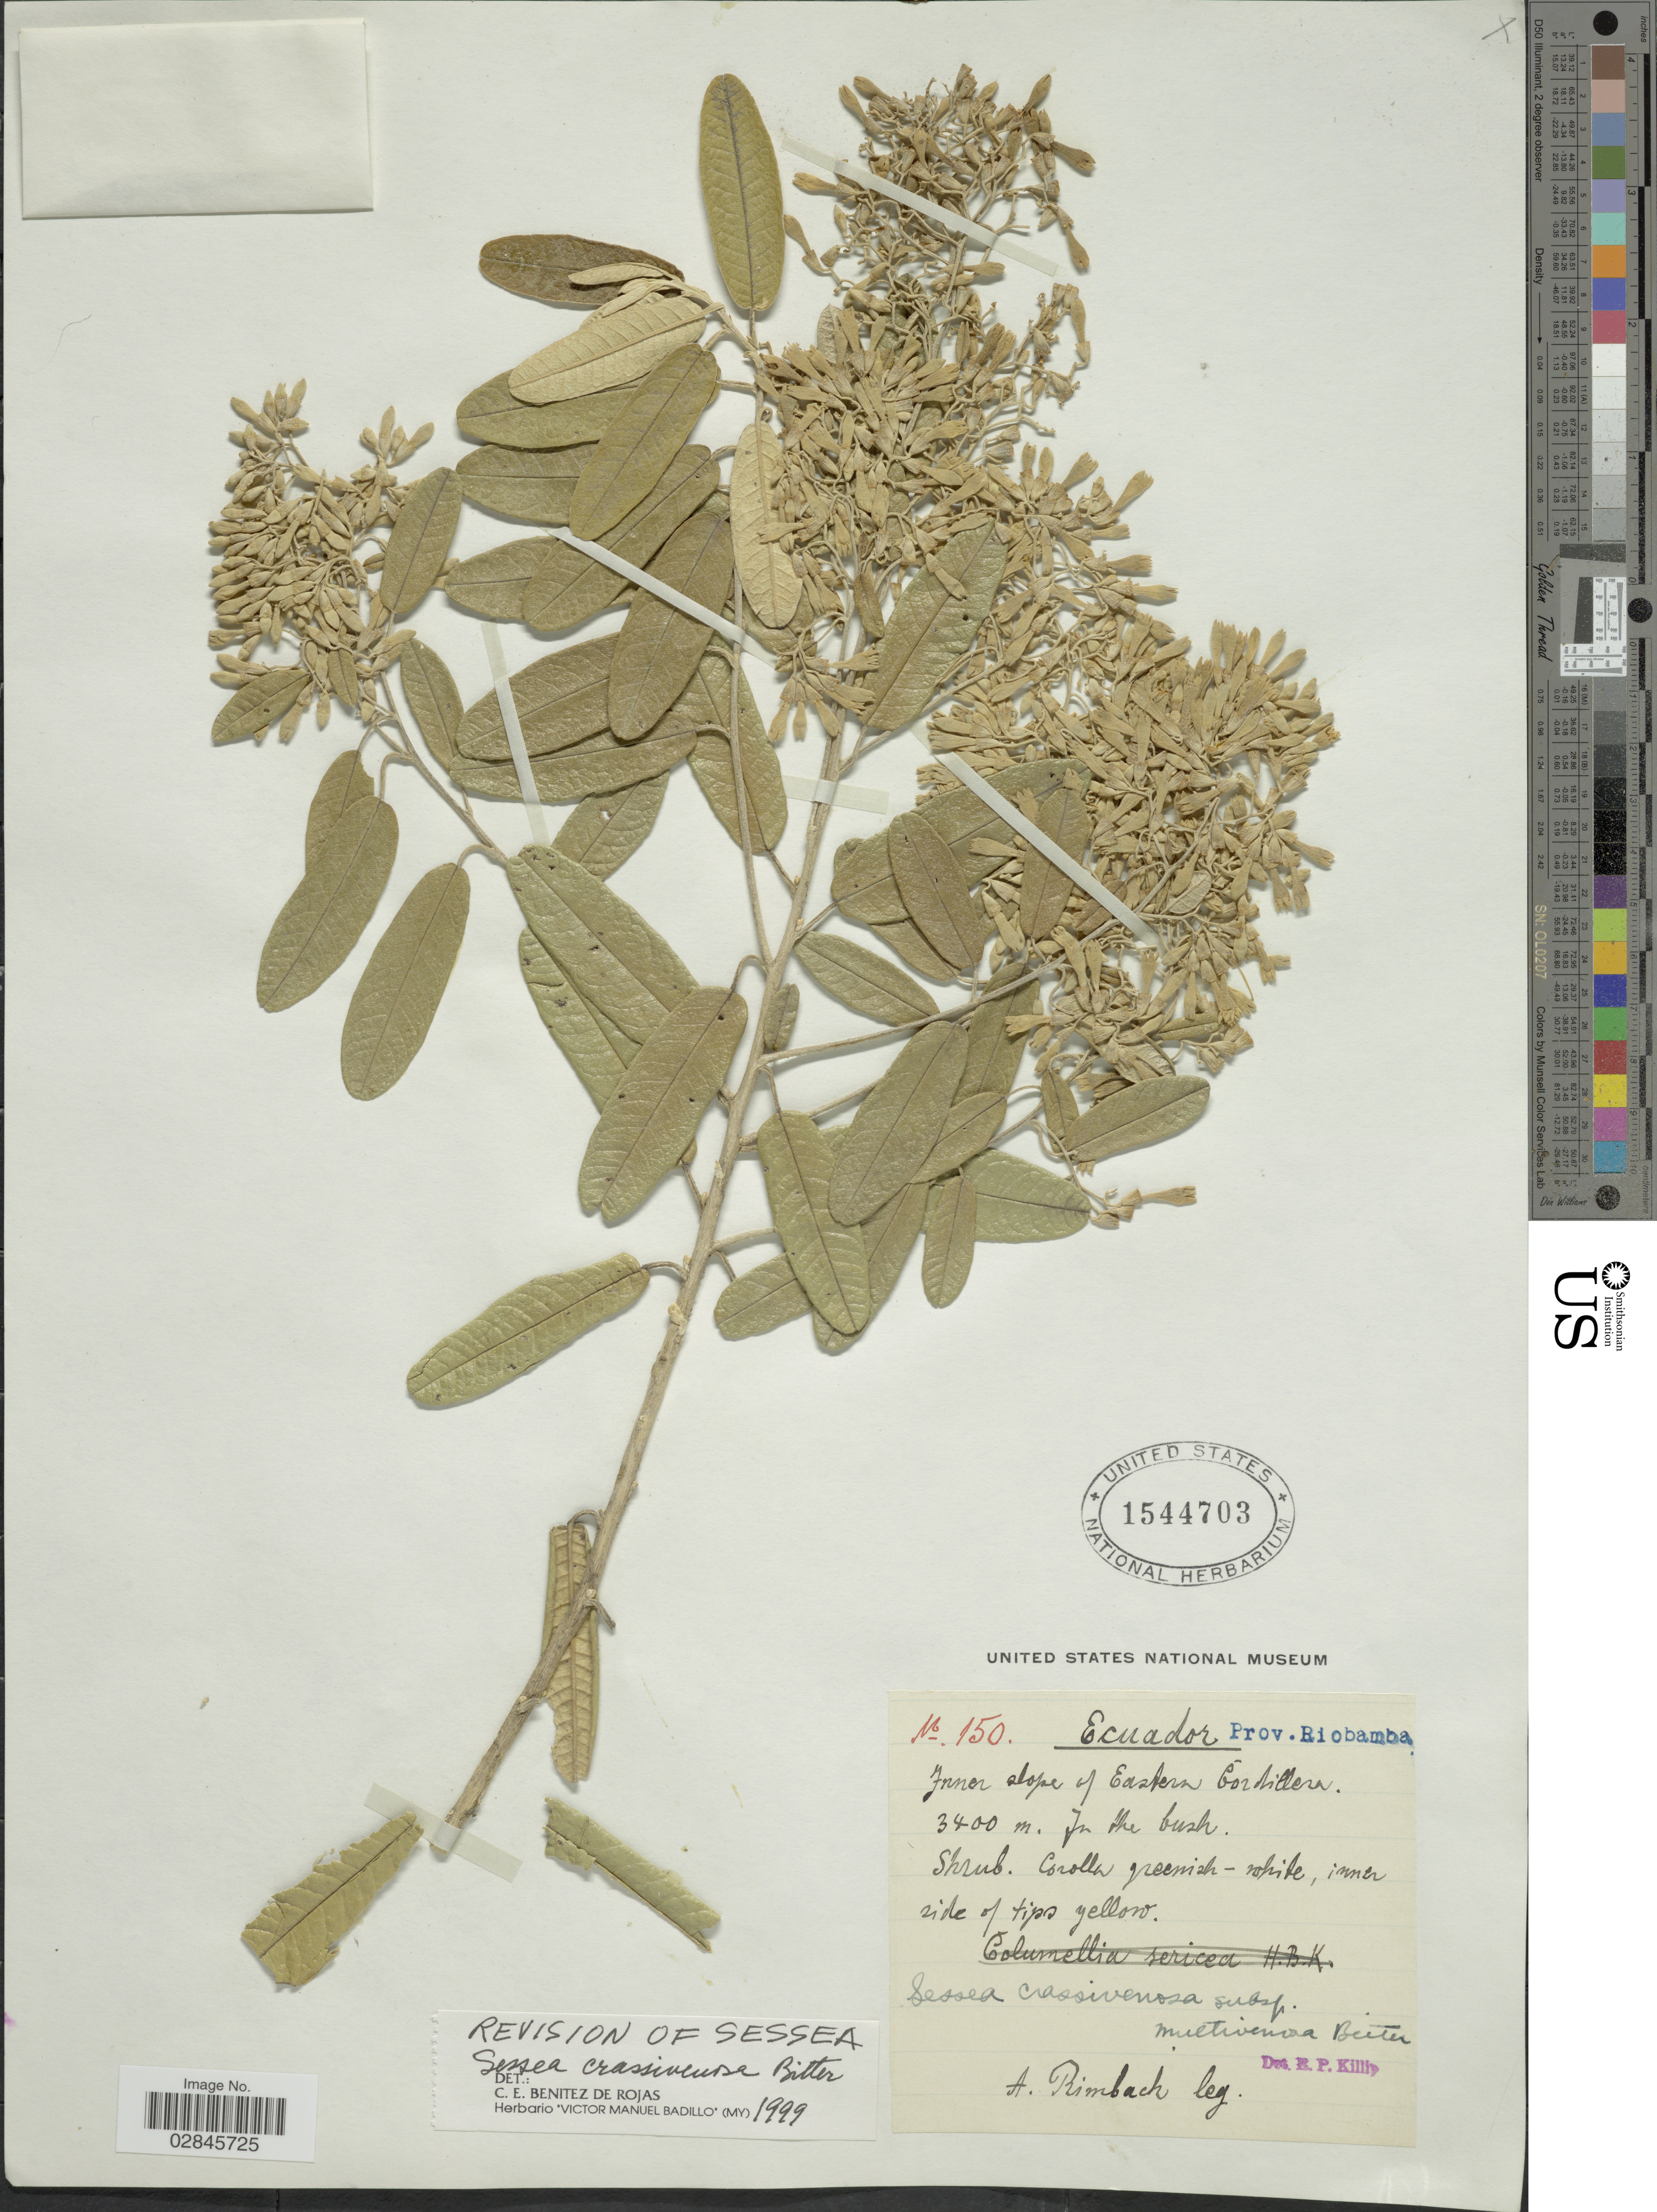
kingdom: Plantae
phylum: Tracheophyta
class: Magnoliopsida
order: Solanales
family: Solanaceae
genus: Sessea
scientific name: Sessea crassivenosa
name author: Bitter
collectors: A. Rimbach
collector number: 150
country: Ecuador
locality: Prov. Riobamba. Inner slope of Eastern Cordillera.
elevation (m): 3400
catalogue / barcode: US 1544703